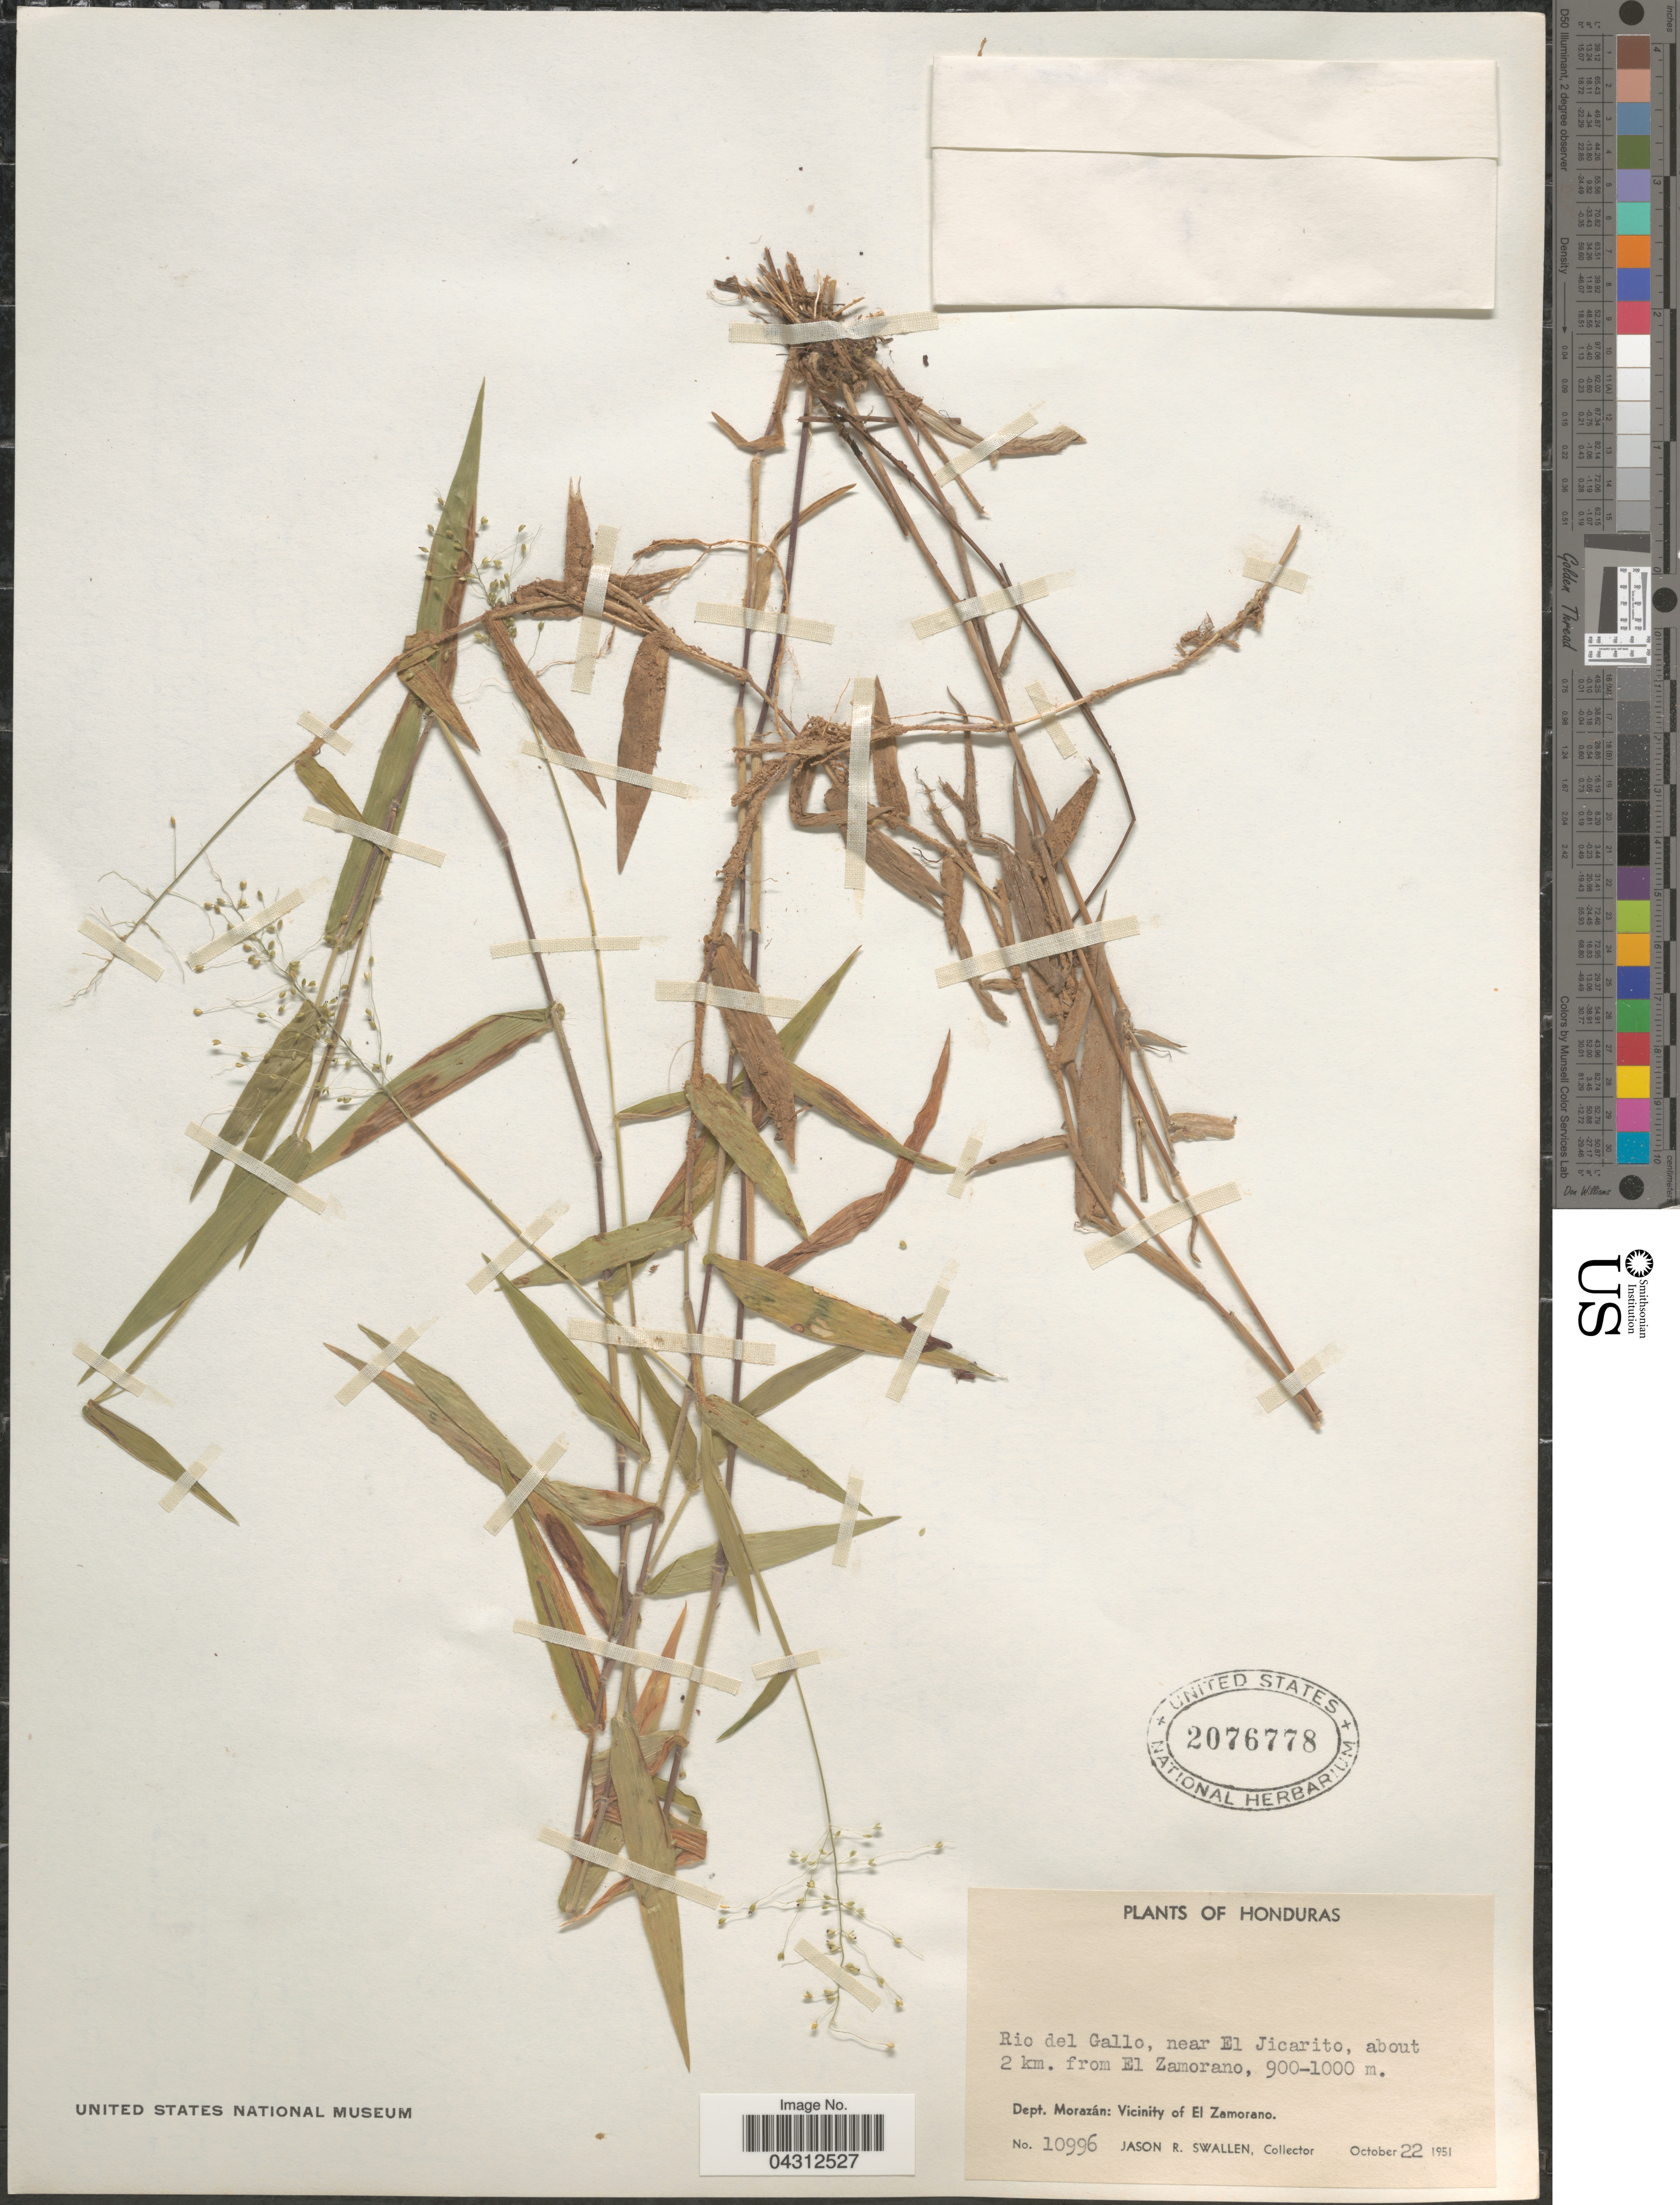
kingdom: Plantae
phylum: Tracheophyta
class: Liliopsida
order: Poales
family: Poaceae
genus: Panicum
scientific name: Panicum sp.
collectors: J. R. Swallen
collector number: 10996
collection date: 1951-10-22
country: Honduras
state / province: Fco. Morazán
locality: Rio del Gallo, near El Jicarito, about 2 km. from El Zamorano. Dept. Morazán: Vicinity of El Zamorano.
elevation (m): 900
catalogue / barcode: US 2076778